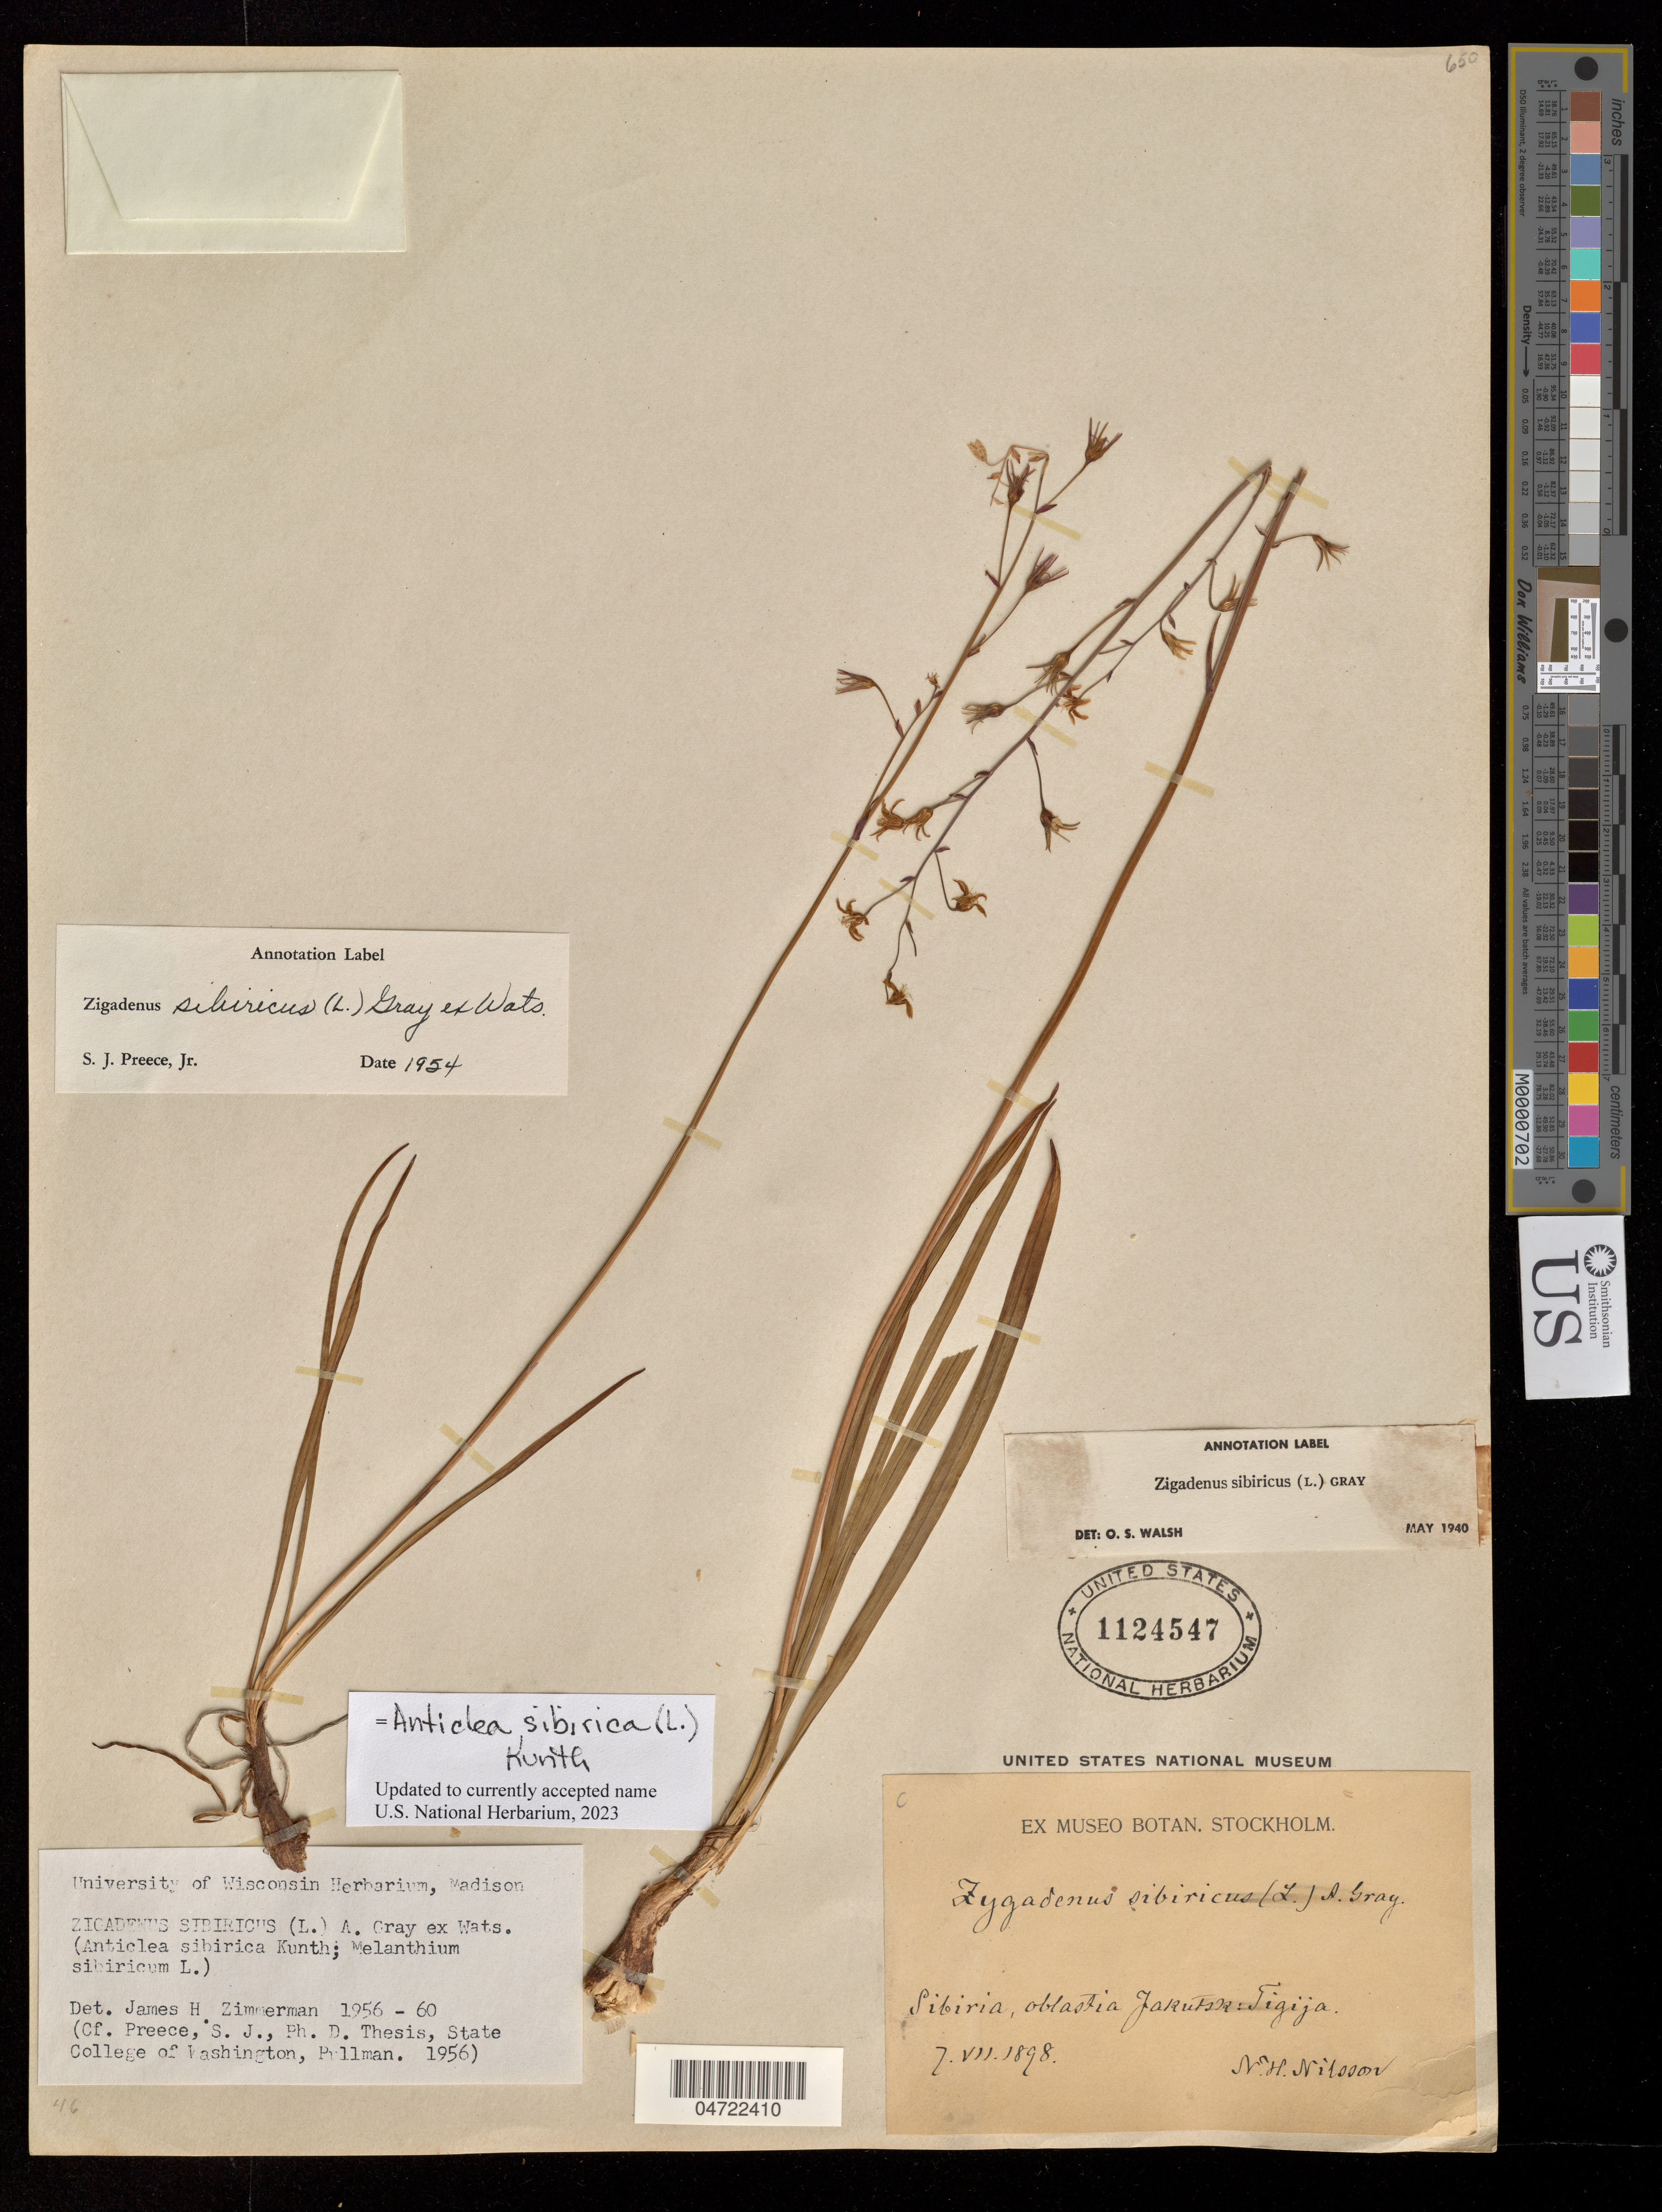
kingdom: Plantae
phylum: Tracheophyta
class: Liliopsida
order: Liliales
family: Melanthiaceae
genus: Anticlea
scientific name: Anticlea sibirica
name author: (L.) Kunth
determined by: Zimmerman, James Hall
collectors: N. H. Nilsson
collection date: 1898-07-07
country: Russian Federation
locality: Sibiria, Obladtia Jakutsk: Kisitkach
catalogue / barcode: US 1124547